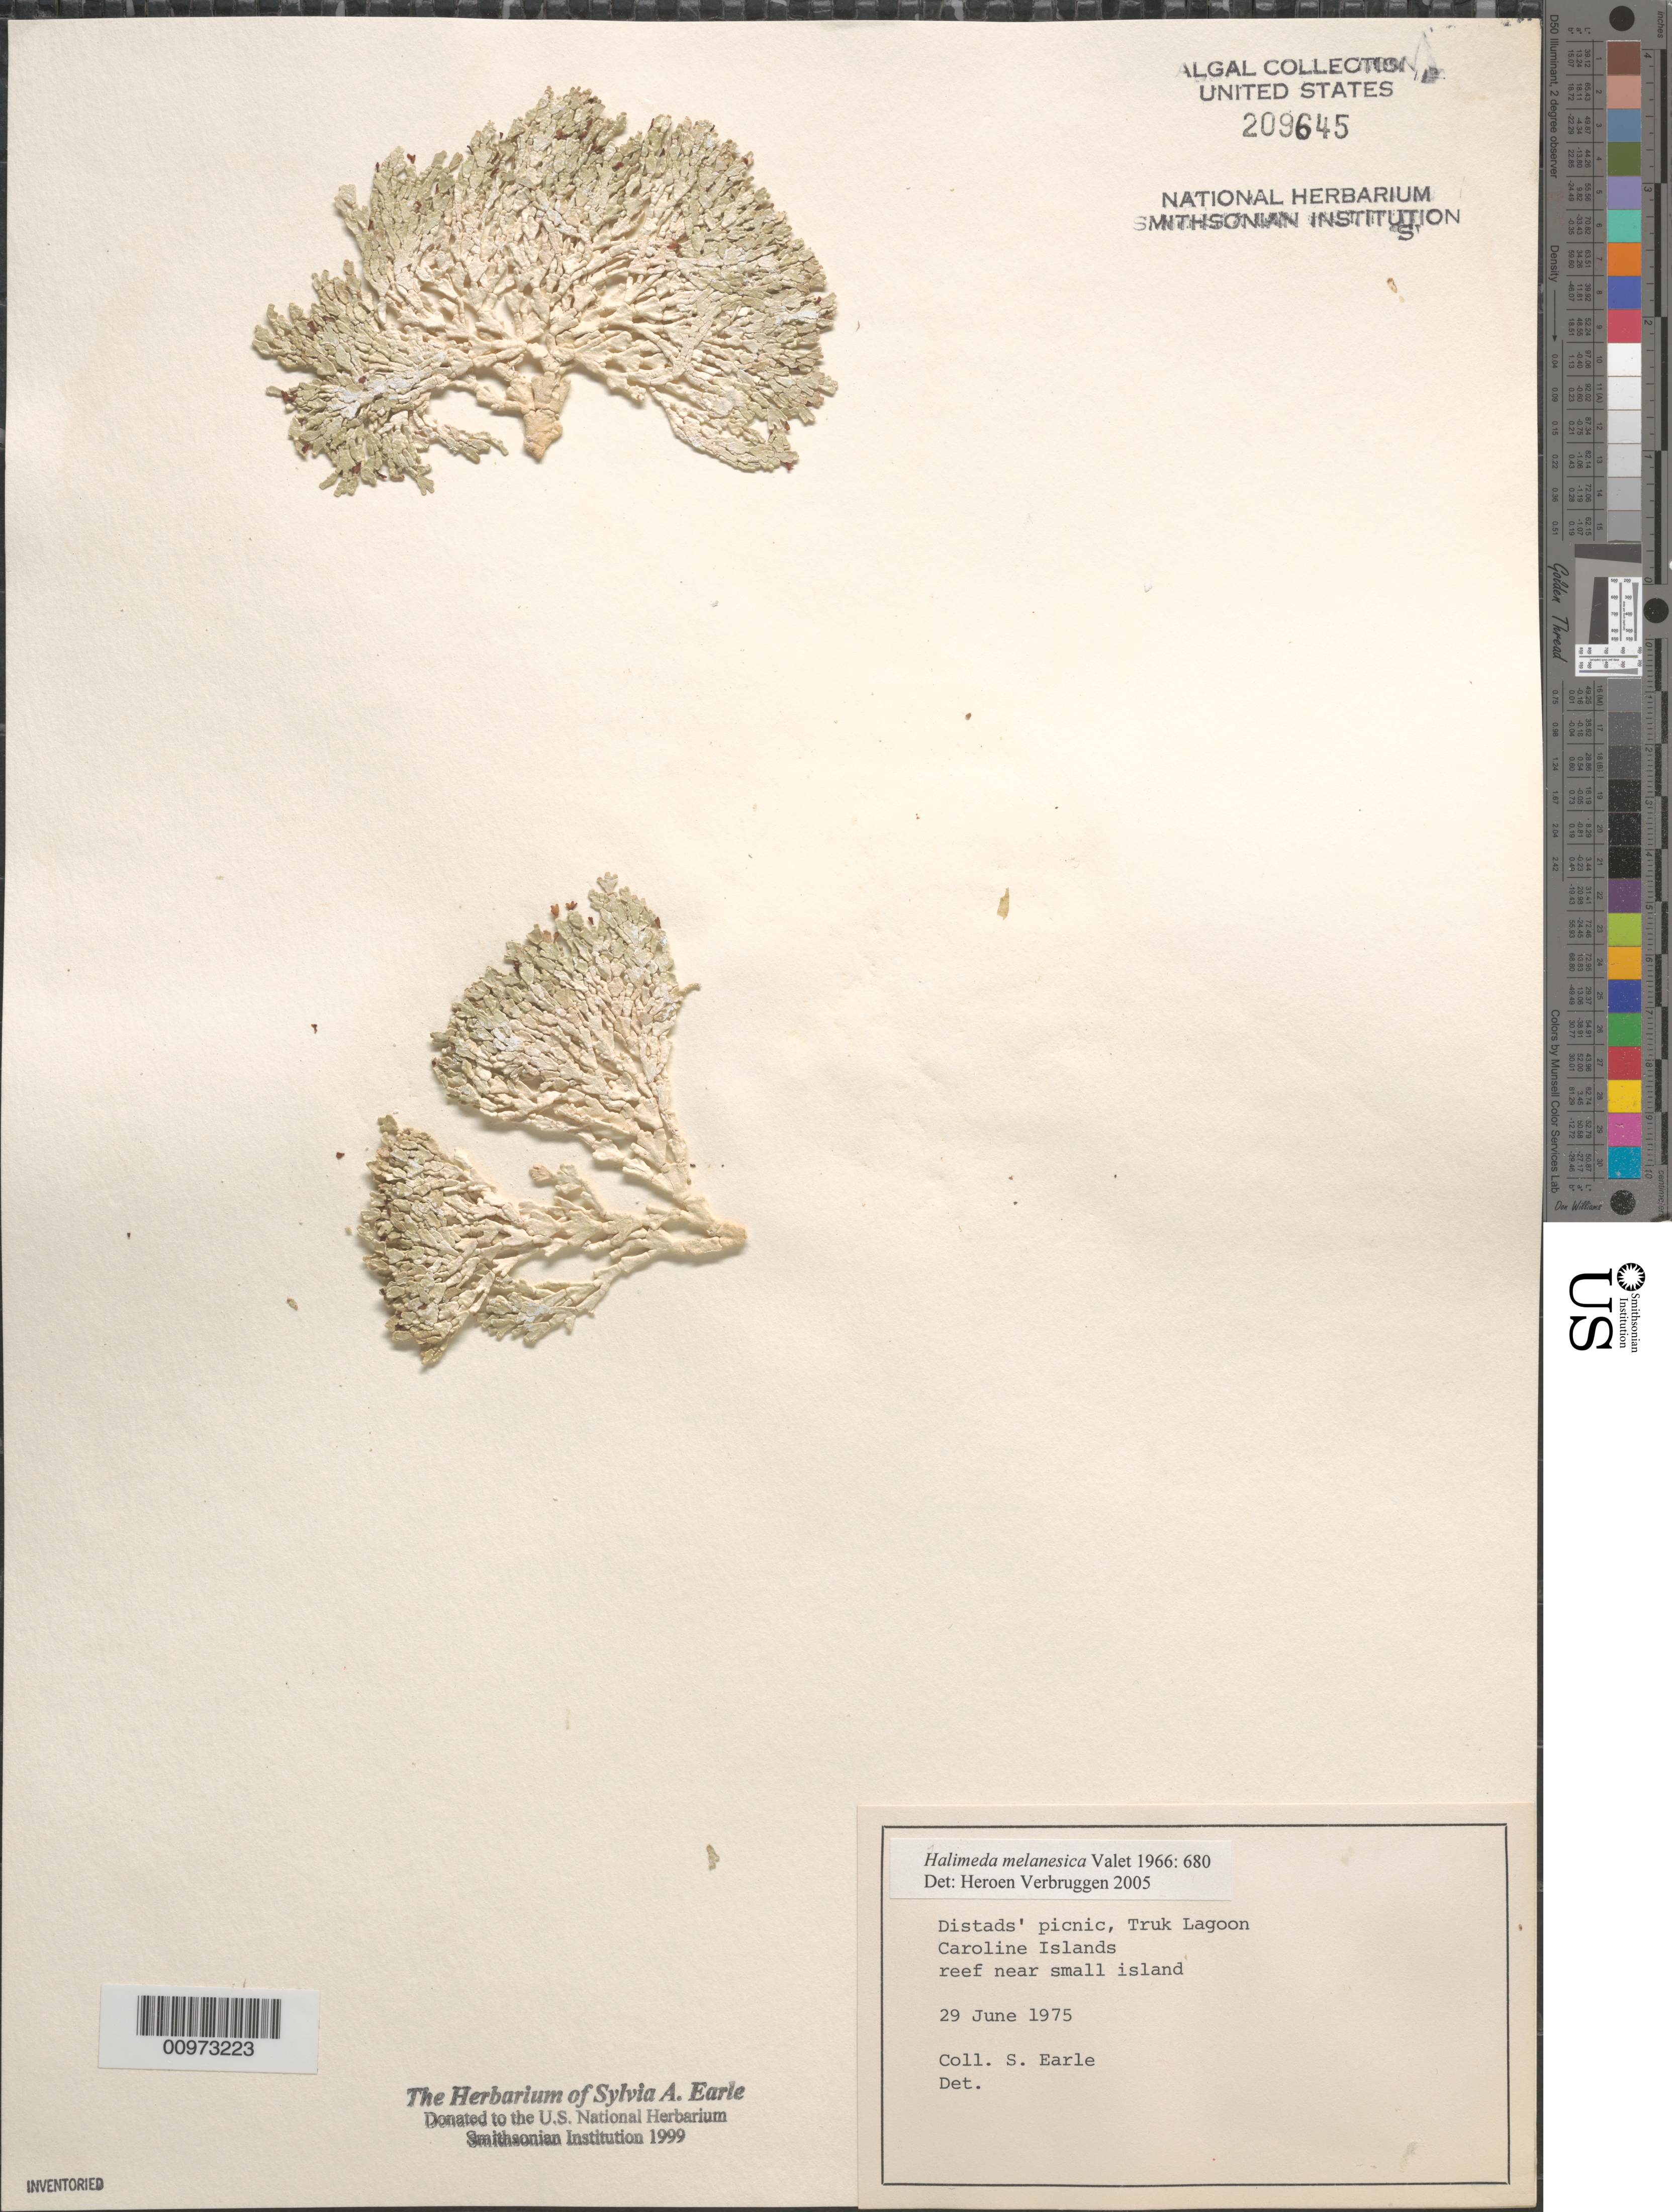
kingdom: Plantae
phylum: Chlorophyta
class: Ulvophyceae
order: Bryopsidales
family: Halimedaceae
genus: Halimeda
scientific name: Halimeda melanesica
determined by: Verbruggen, H.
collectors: S. A. Earle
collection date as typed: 29 Jun 1975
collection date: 1975-06-29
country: Micronesia, Federated States of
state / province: Truk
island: Truk (Chuuk) Is.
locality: Chuuk Lagoon (Truk Lagoon), reef near small island; Distads' picnic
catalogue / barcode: US 209645